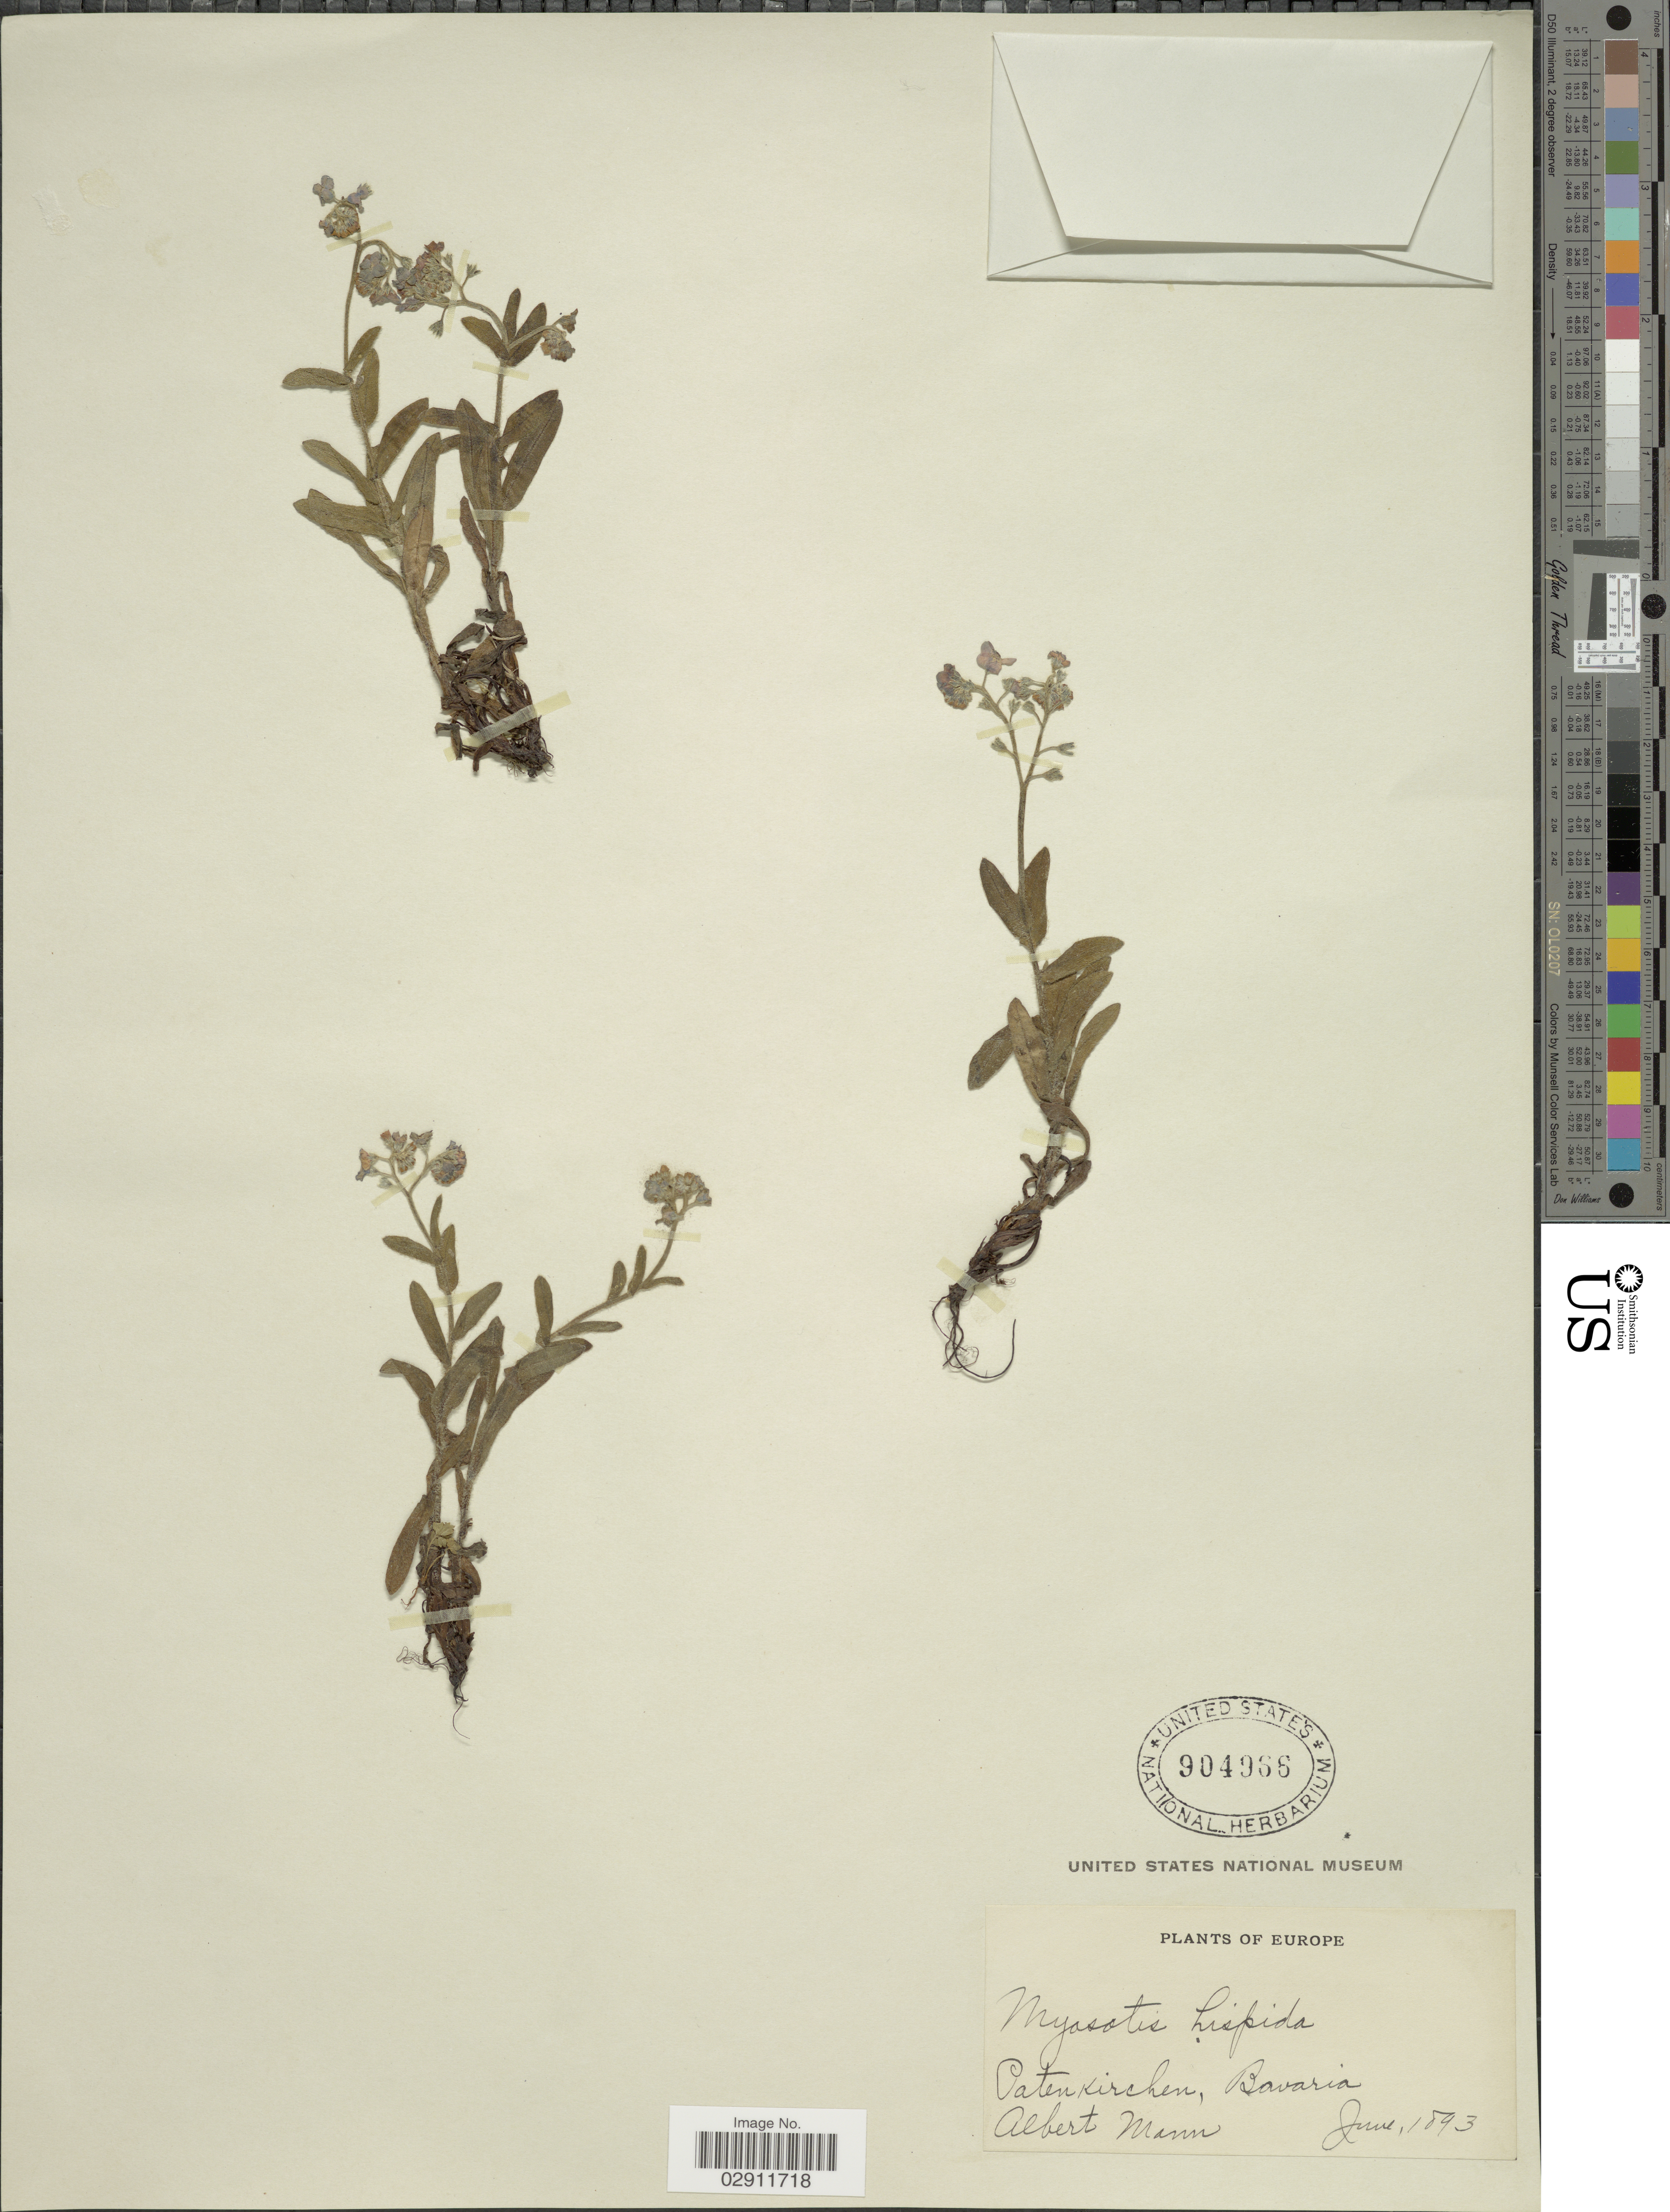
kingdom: Plantae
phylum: Tracheophyta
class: Magnoliopsida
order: Boraginales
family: Boraginaceae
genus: Myosotis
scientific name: Myosotis hispida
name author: Schltdl.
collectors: A. Mann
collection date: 1893-06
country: Germany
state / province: Bayern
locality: Paten Kirchen, Bavaria.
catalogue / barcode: US 904966